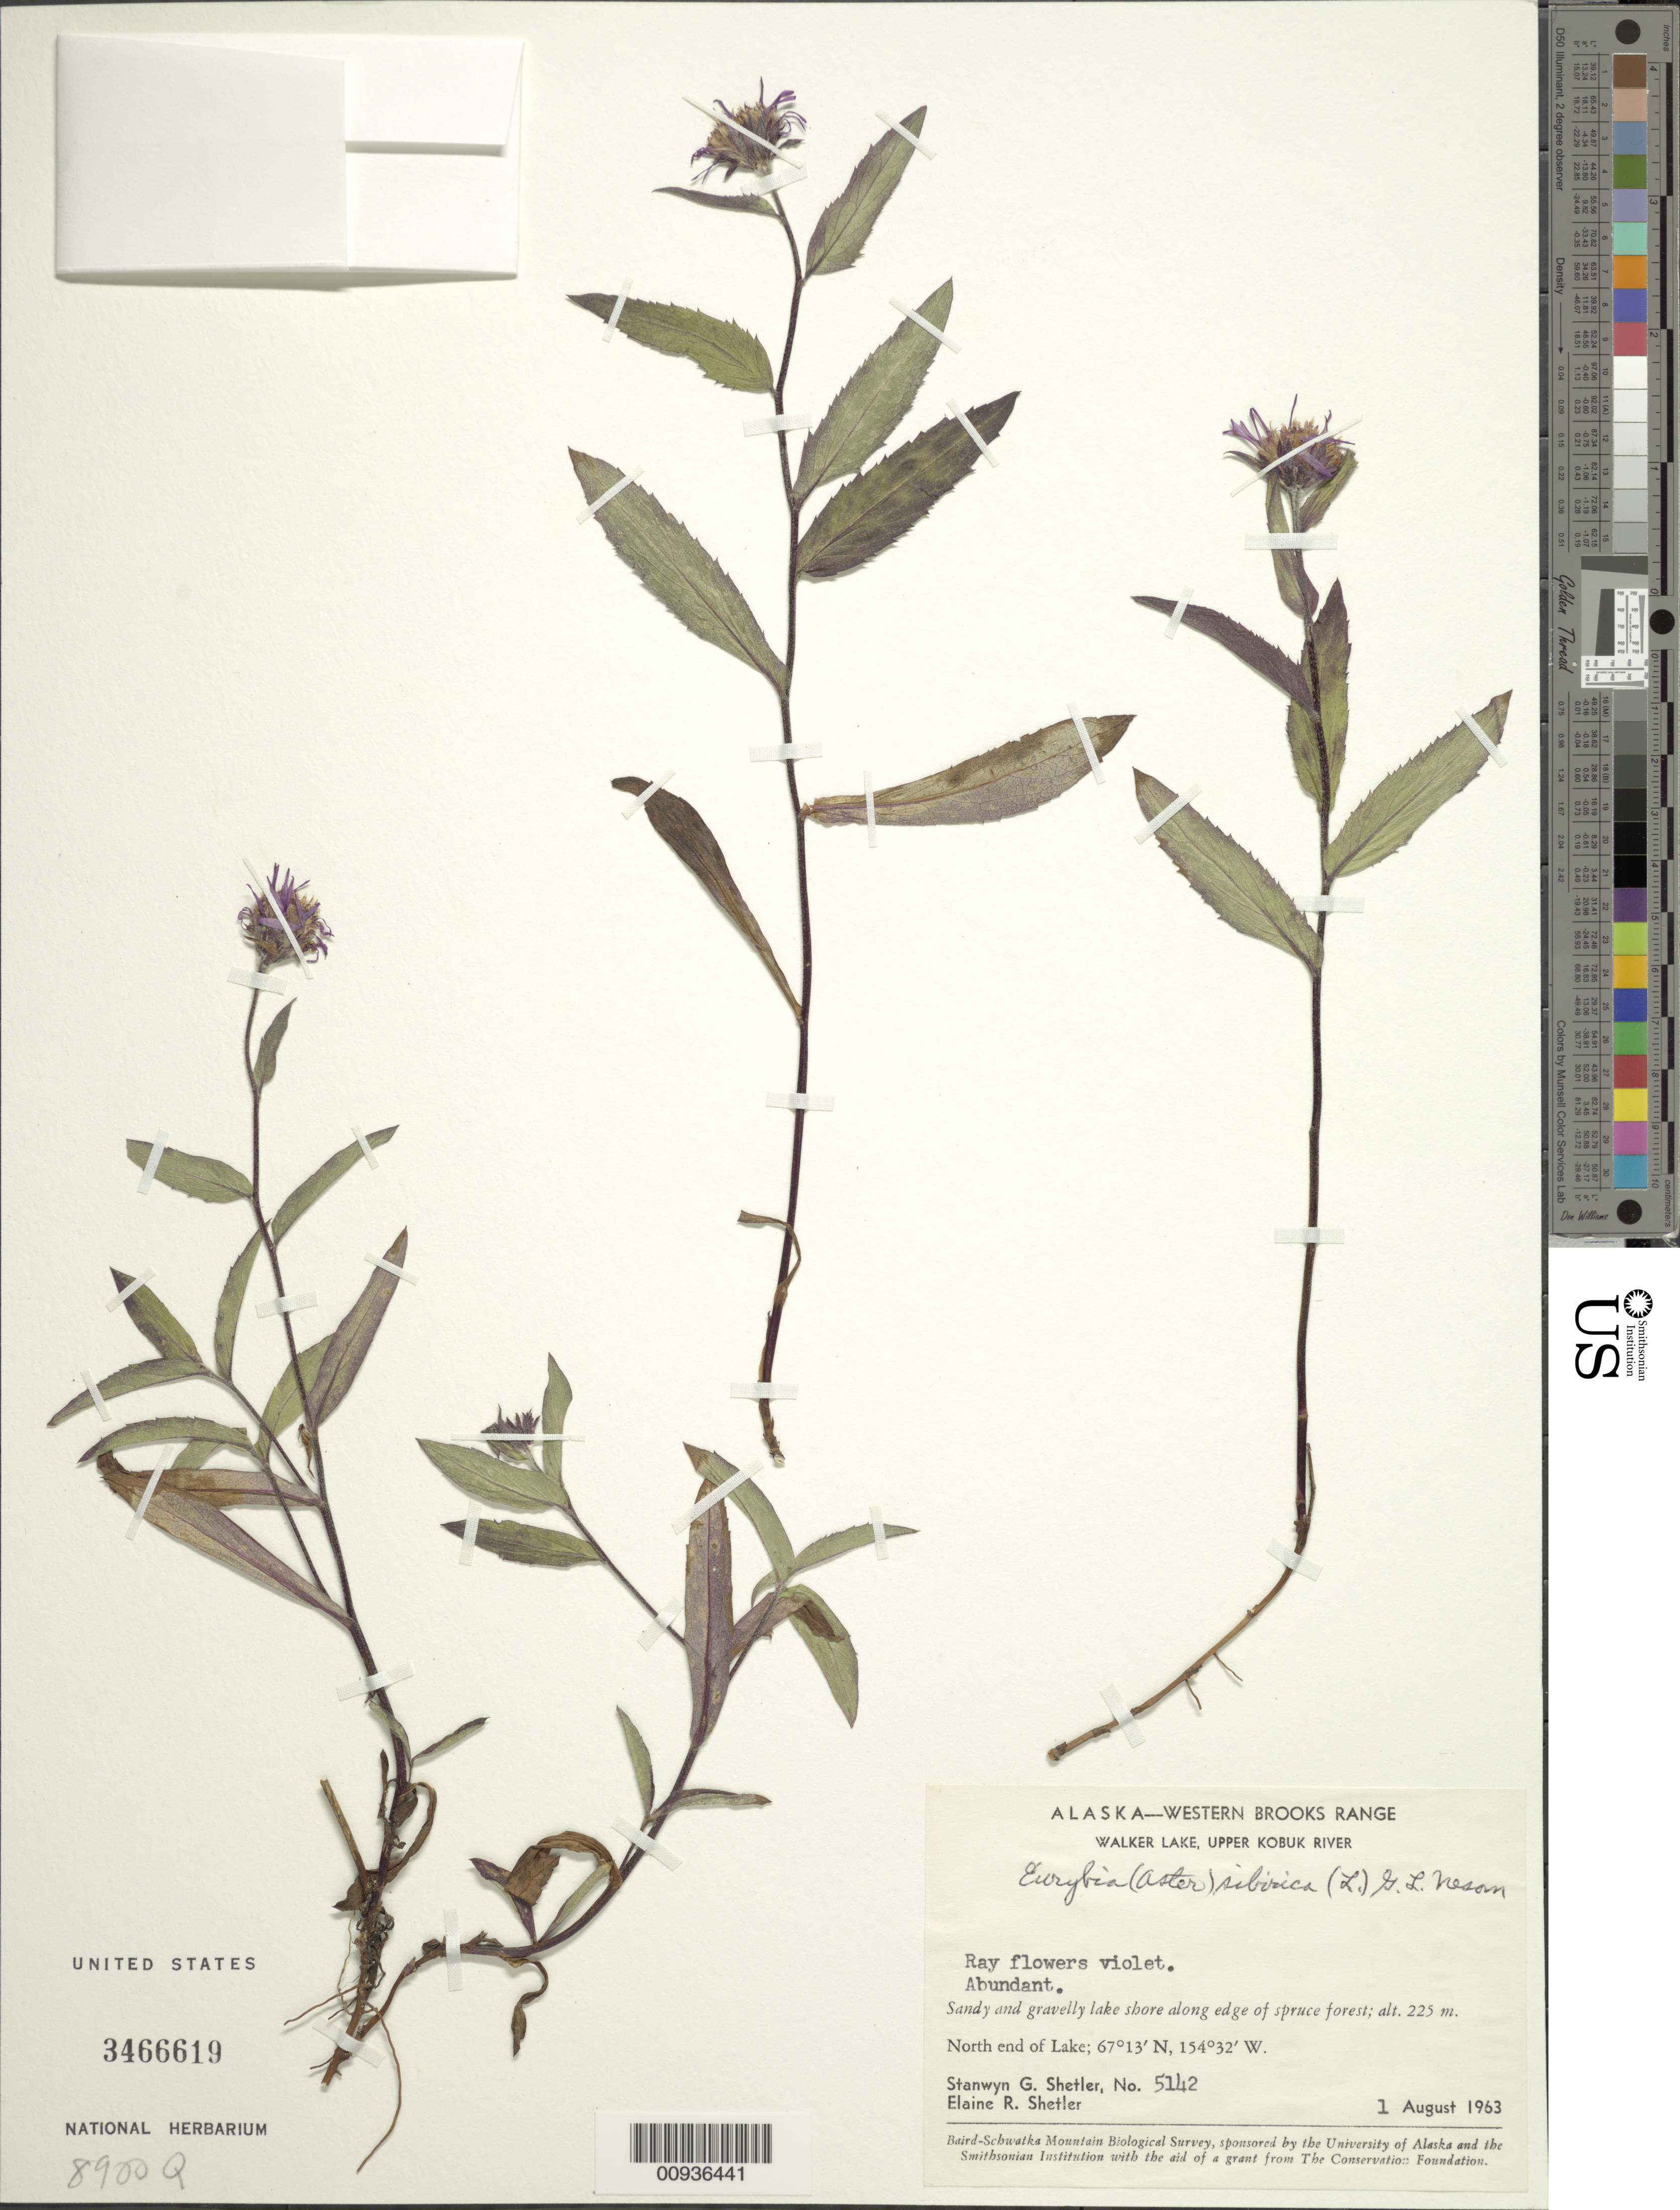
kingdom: Plantae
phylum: Tracheophyta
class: Magnoliopsida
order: Asterales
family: Asteraceae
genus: Eurybia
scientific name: Eurybia sibirica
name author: (L.) G.L. Nesom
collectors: S. Shetler & E. R. Shetler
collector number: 5142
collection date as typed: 01 Aug 1963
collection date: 1963-08-01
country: United States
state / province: Alaska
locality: North end of Walker Lake. Western Brooks Range, Upper Kobuk River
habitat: Sandy and gravelly lake shore along edge of spruce forest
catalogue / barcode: US 3466619